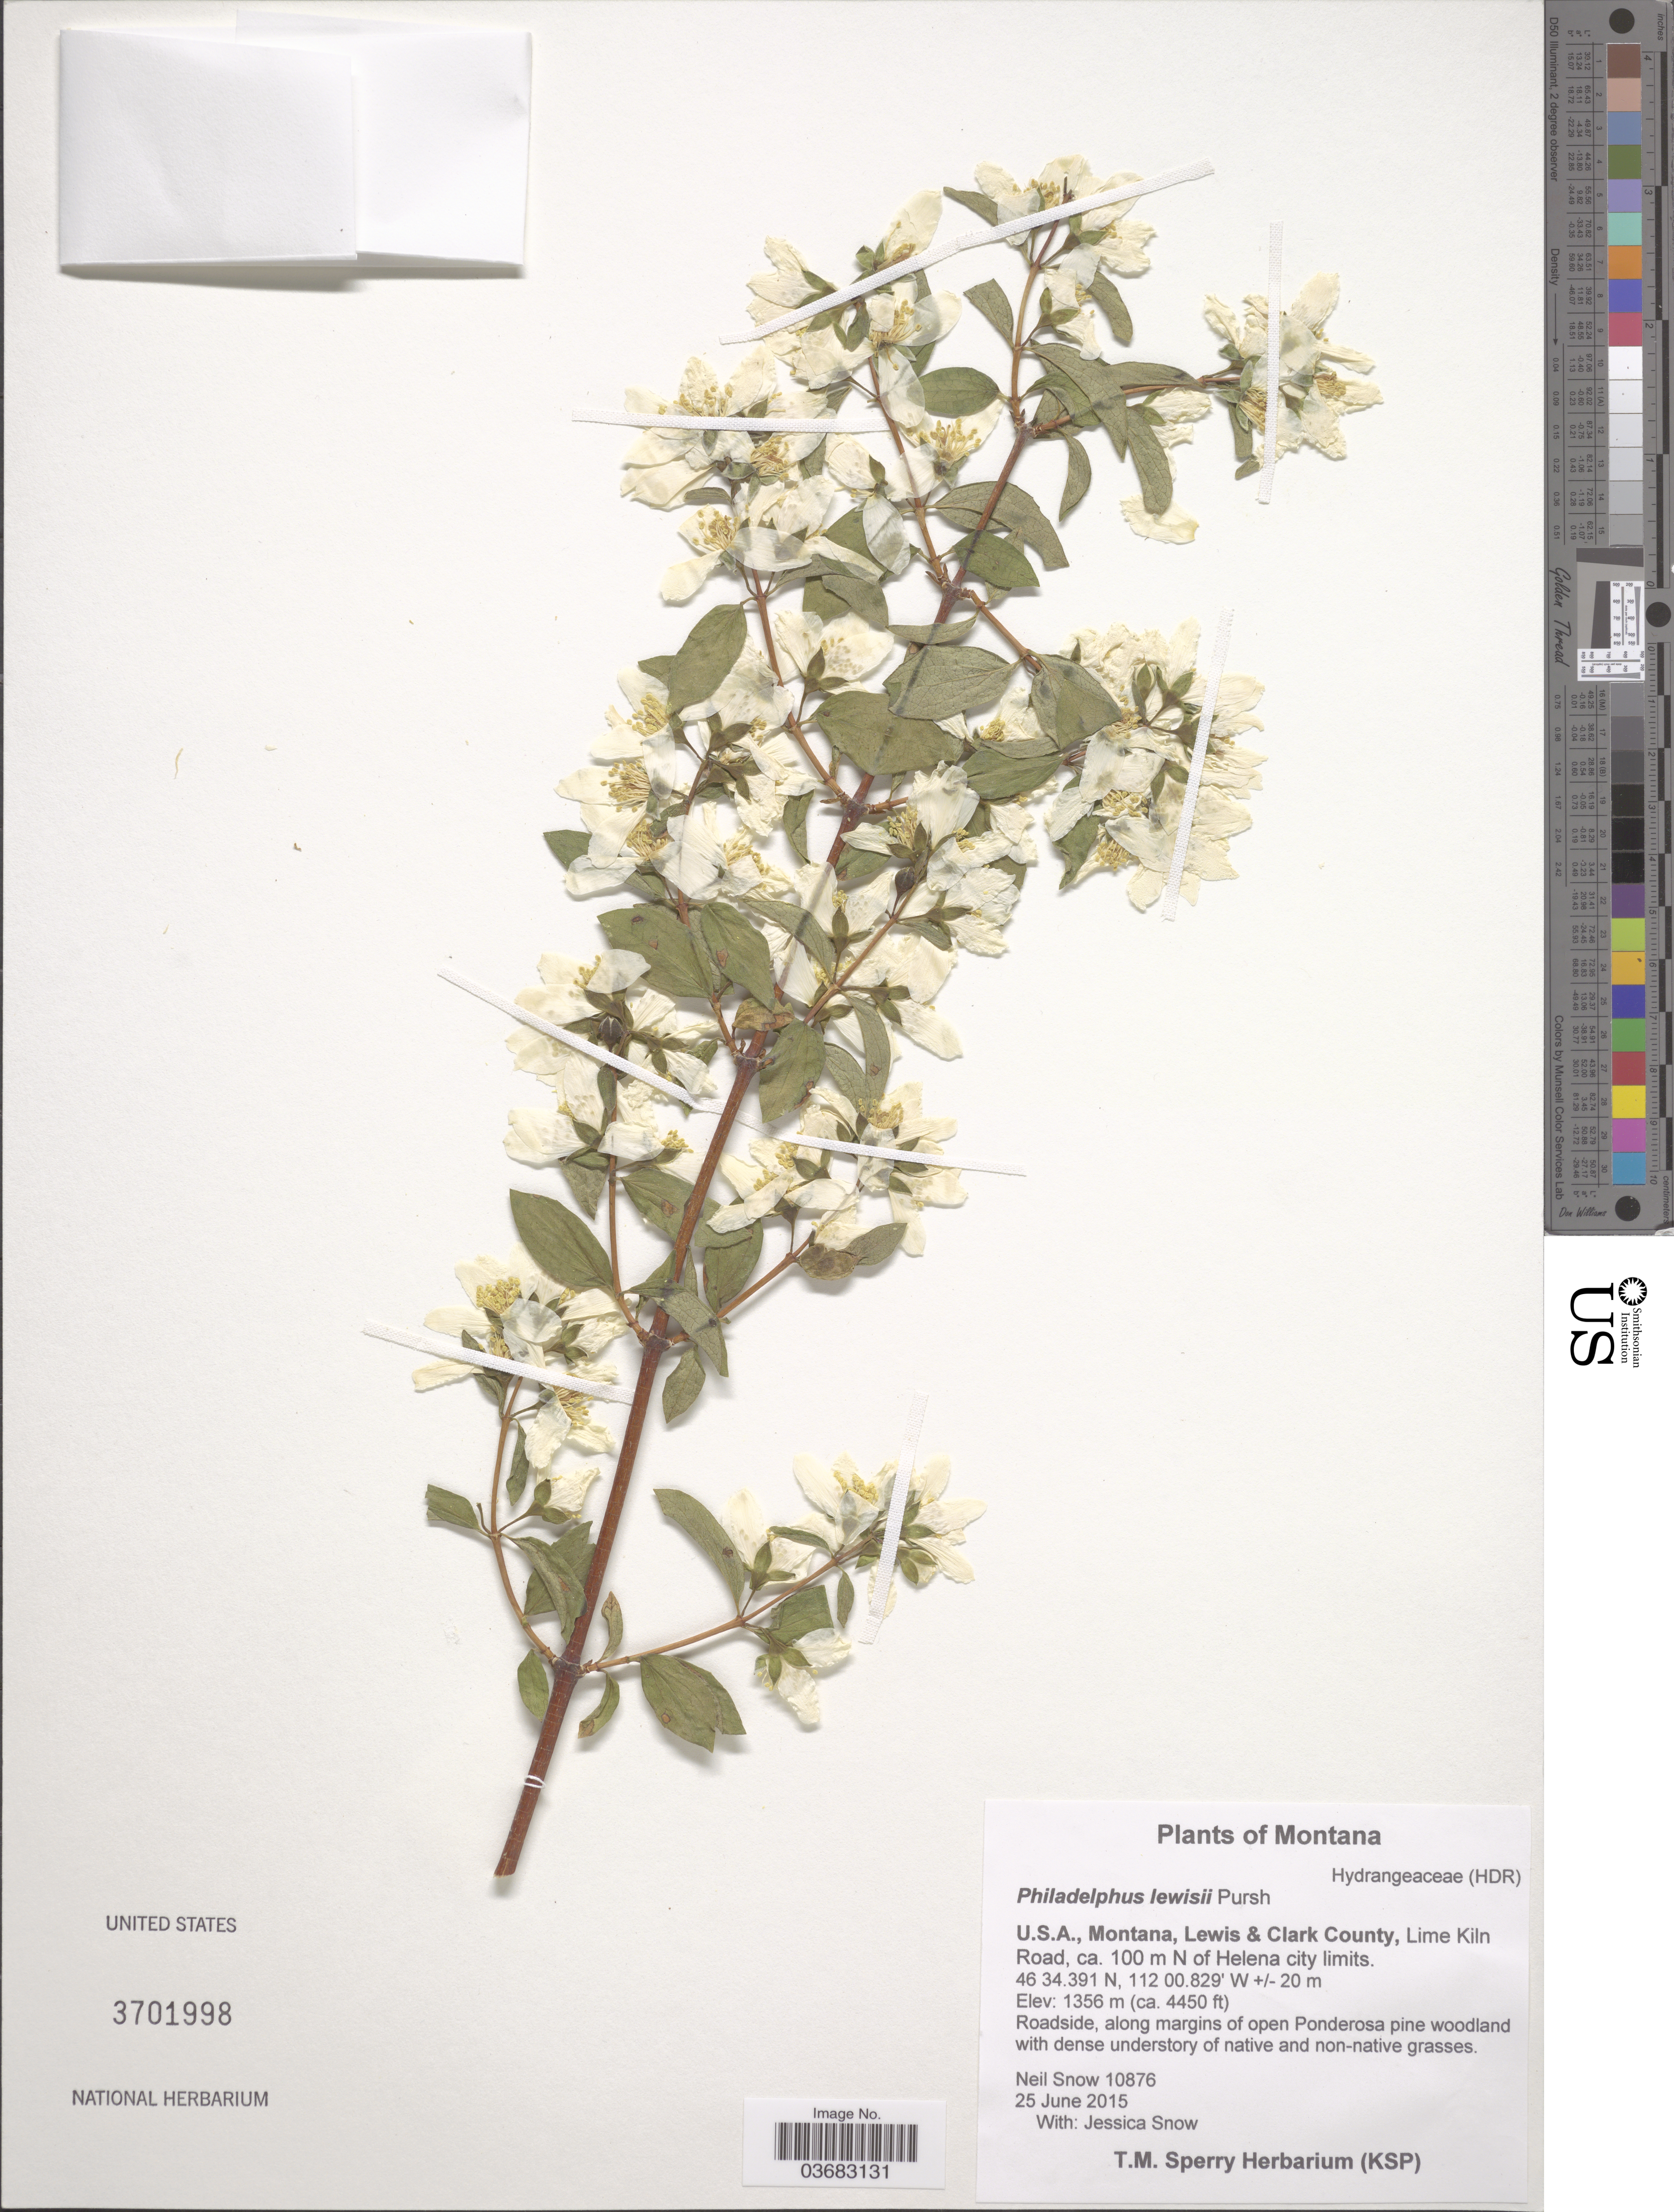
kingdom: Plantae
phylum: Tracheophyta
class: Magnoliopsida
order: Cornales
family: Hydrangeaceae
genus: Philadelphus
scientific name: Philadelphus lewisii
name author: Pursh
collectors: N. Snow & J. Snow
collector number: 10876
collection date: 2015-06-25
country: United States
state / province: Montana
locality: Lewis & Clark County, Lime Kiln Road, ca. 100 m N of Helena city limits. +/- 20 m.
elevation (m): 1356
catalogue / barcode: US 3701998